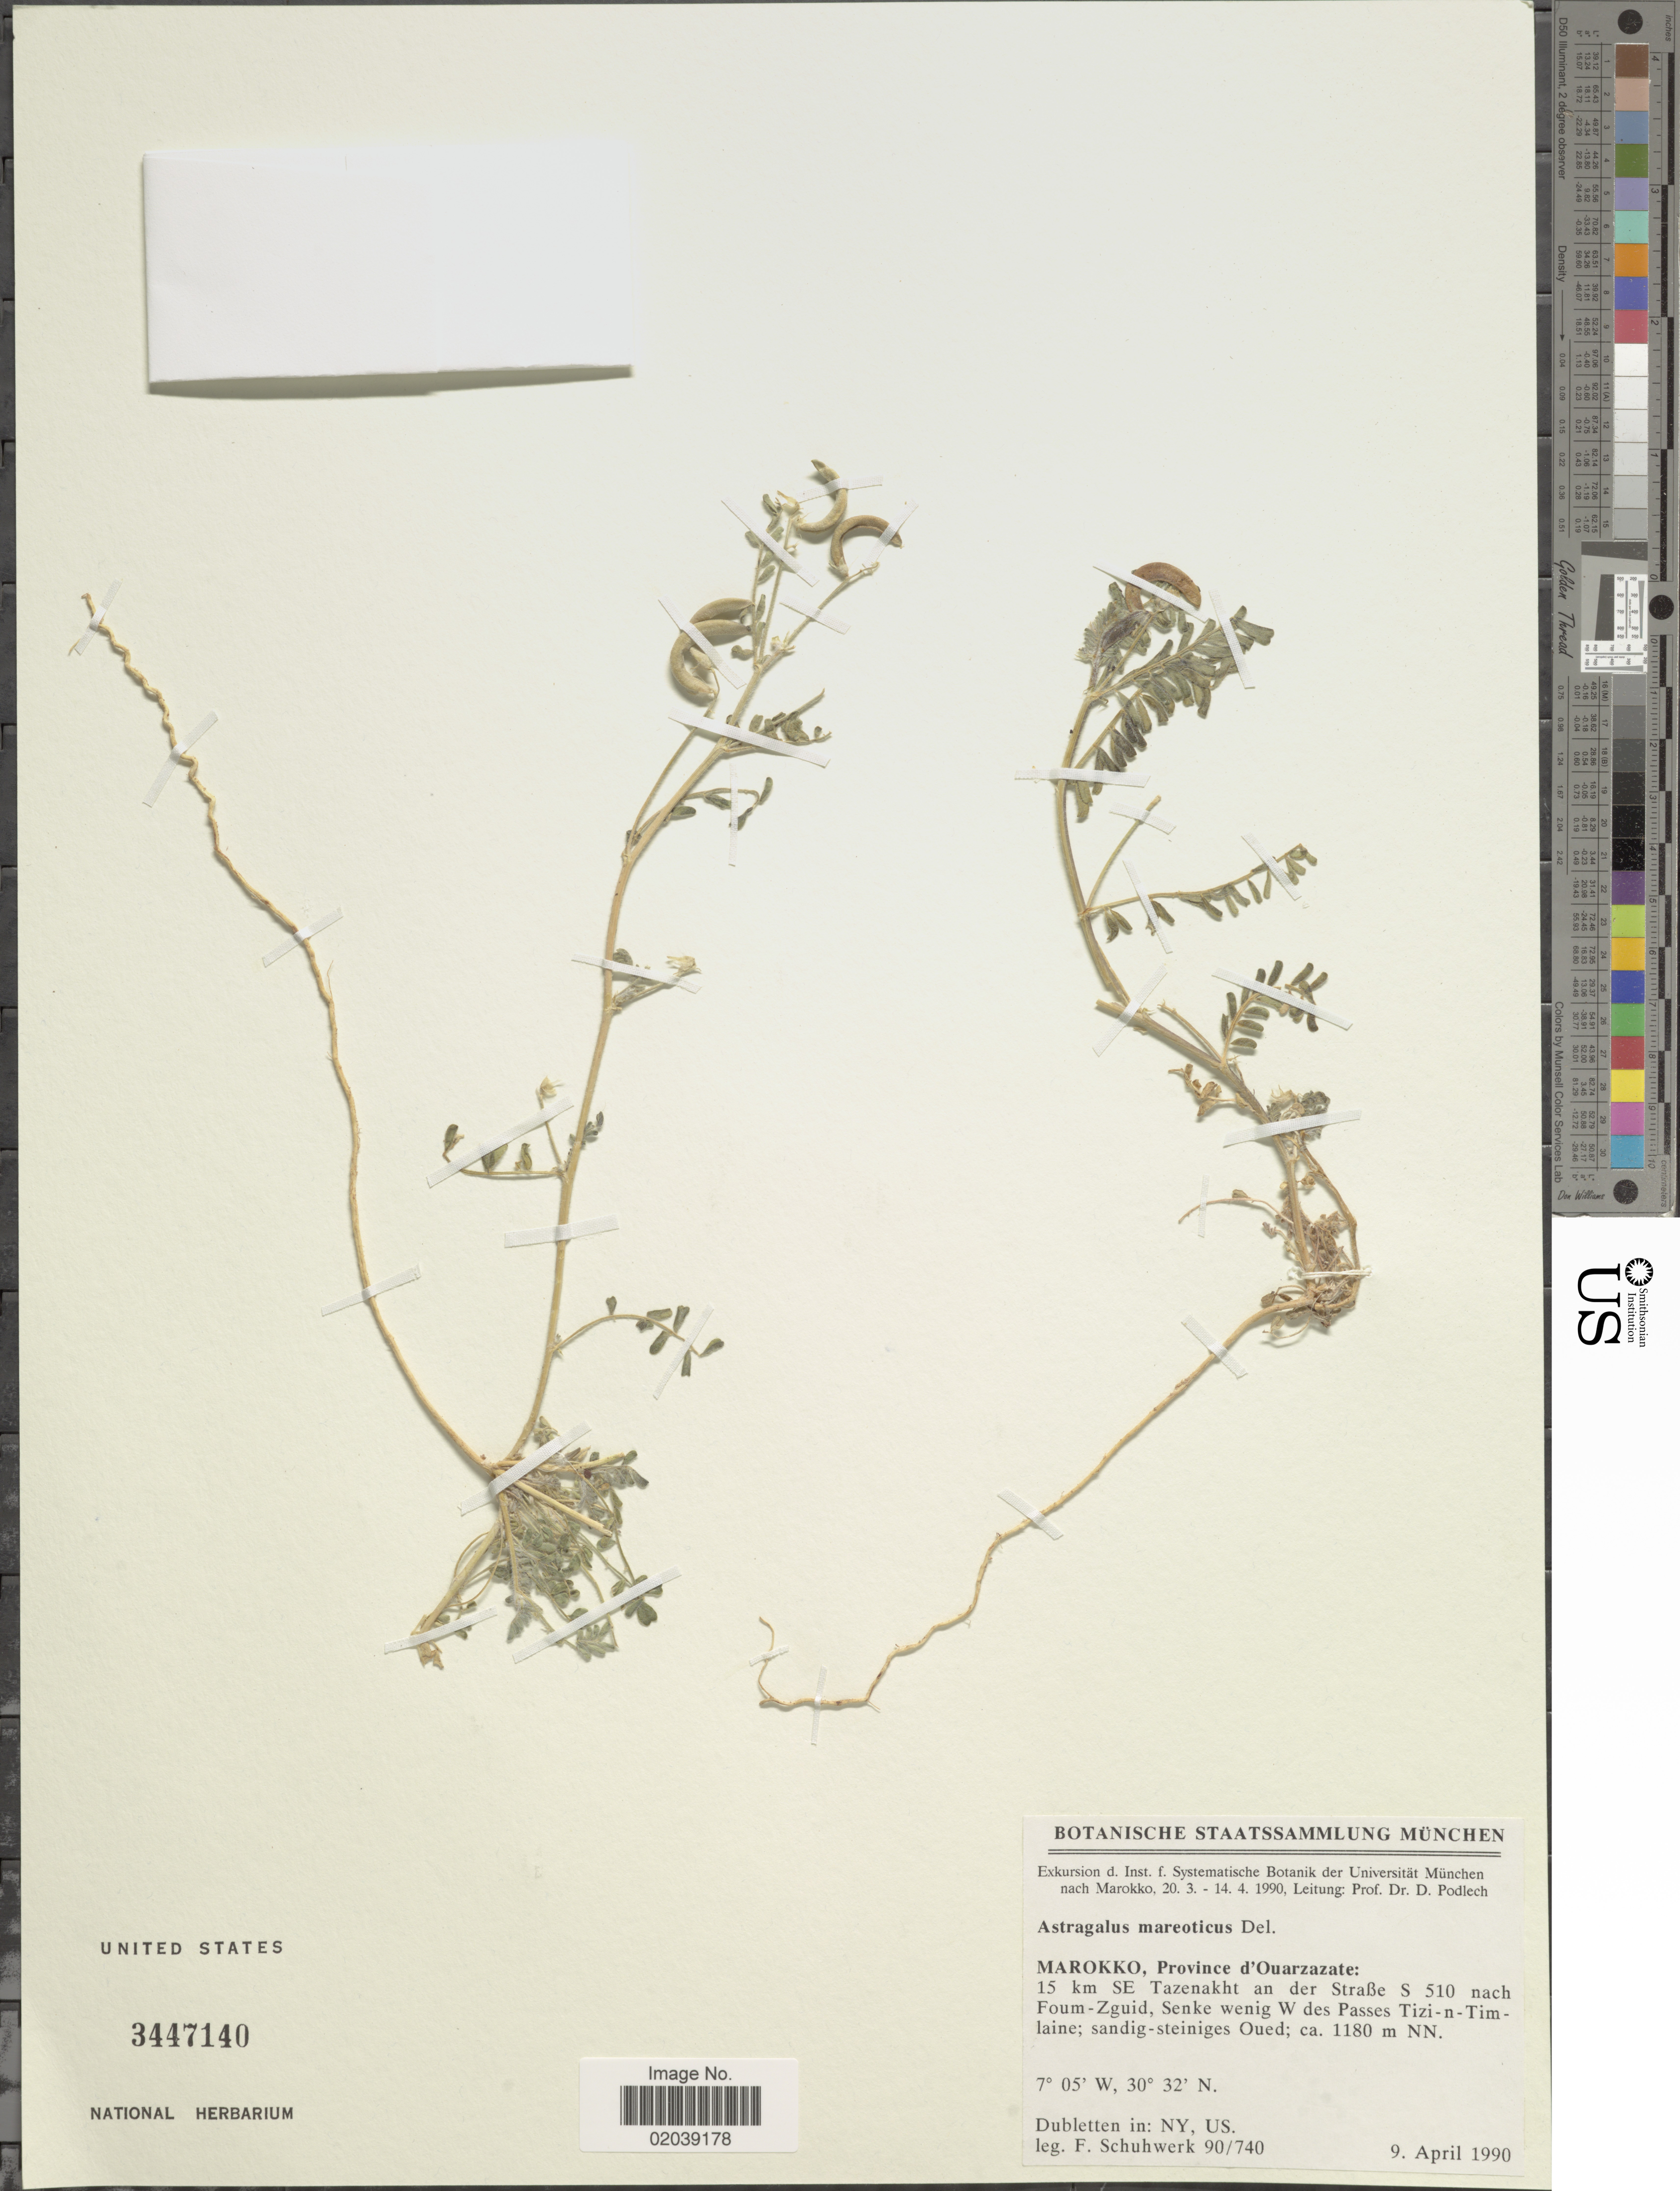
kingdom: Plantae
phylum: Tracheophyta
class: Magnoliopsida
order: Fabales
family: Fabaceae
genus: Astragalus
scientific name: Astragalus mareoticus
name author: Delile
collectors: Schuhwerk, F.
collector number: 90/740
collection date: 1990-04-09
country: Morocco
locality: Province d'Ouarzazate: 15 km SE Tazenakht an der Straße S 510 nach Foum- Zguid, Senke wenig W des Passes Tizi- n - Timlaine; sandig- steiniges Oued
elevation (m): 1180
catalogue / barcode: US 3447140